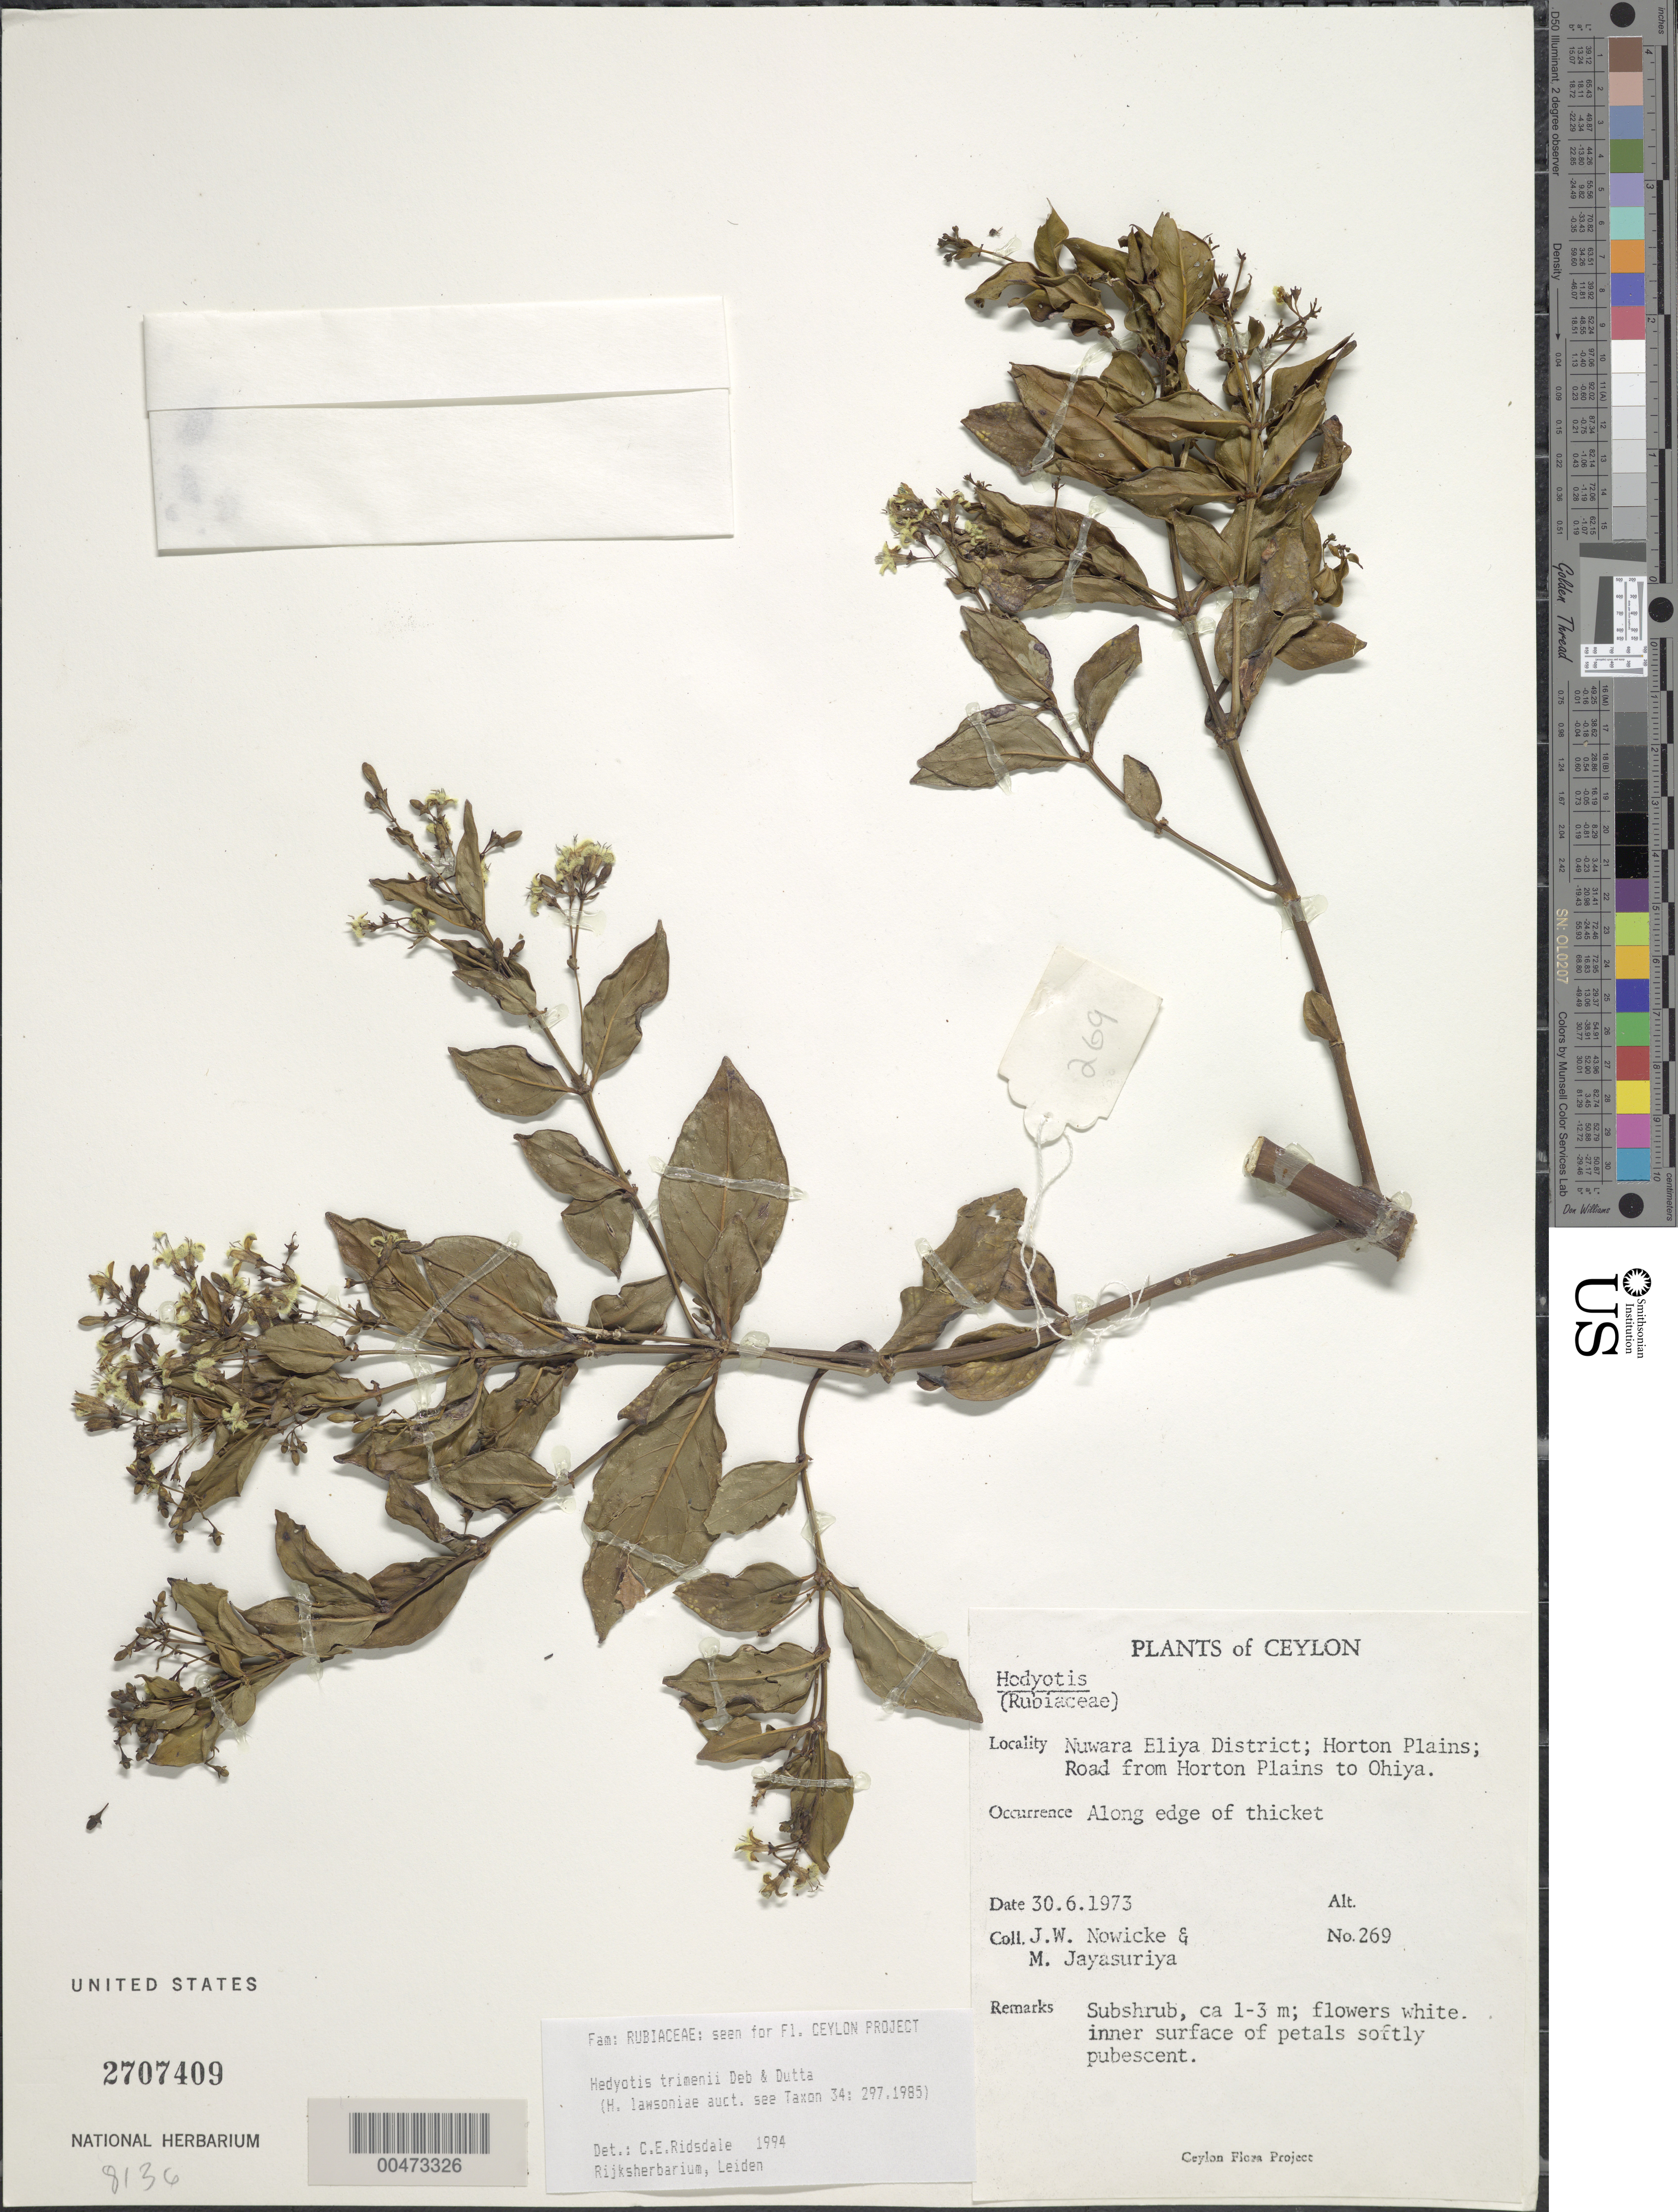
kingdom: Plantae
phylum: Tracheophyta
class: Magnoliopsida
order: Gentianales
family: Rubiaceae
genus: Hedyotis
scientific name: Hedyotis trimenii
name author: Deb & R. Dutta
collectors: J. W. Nowicke & A. H. Jayasuriya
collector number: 269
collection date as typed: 30 Jun 1973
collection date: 1973-06-30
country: Sri Lanka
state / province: Central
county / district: Nuwara Eliya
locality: Horton Plains, rd from Horton Plains to Ohiya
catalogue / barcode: US 2707409